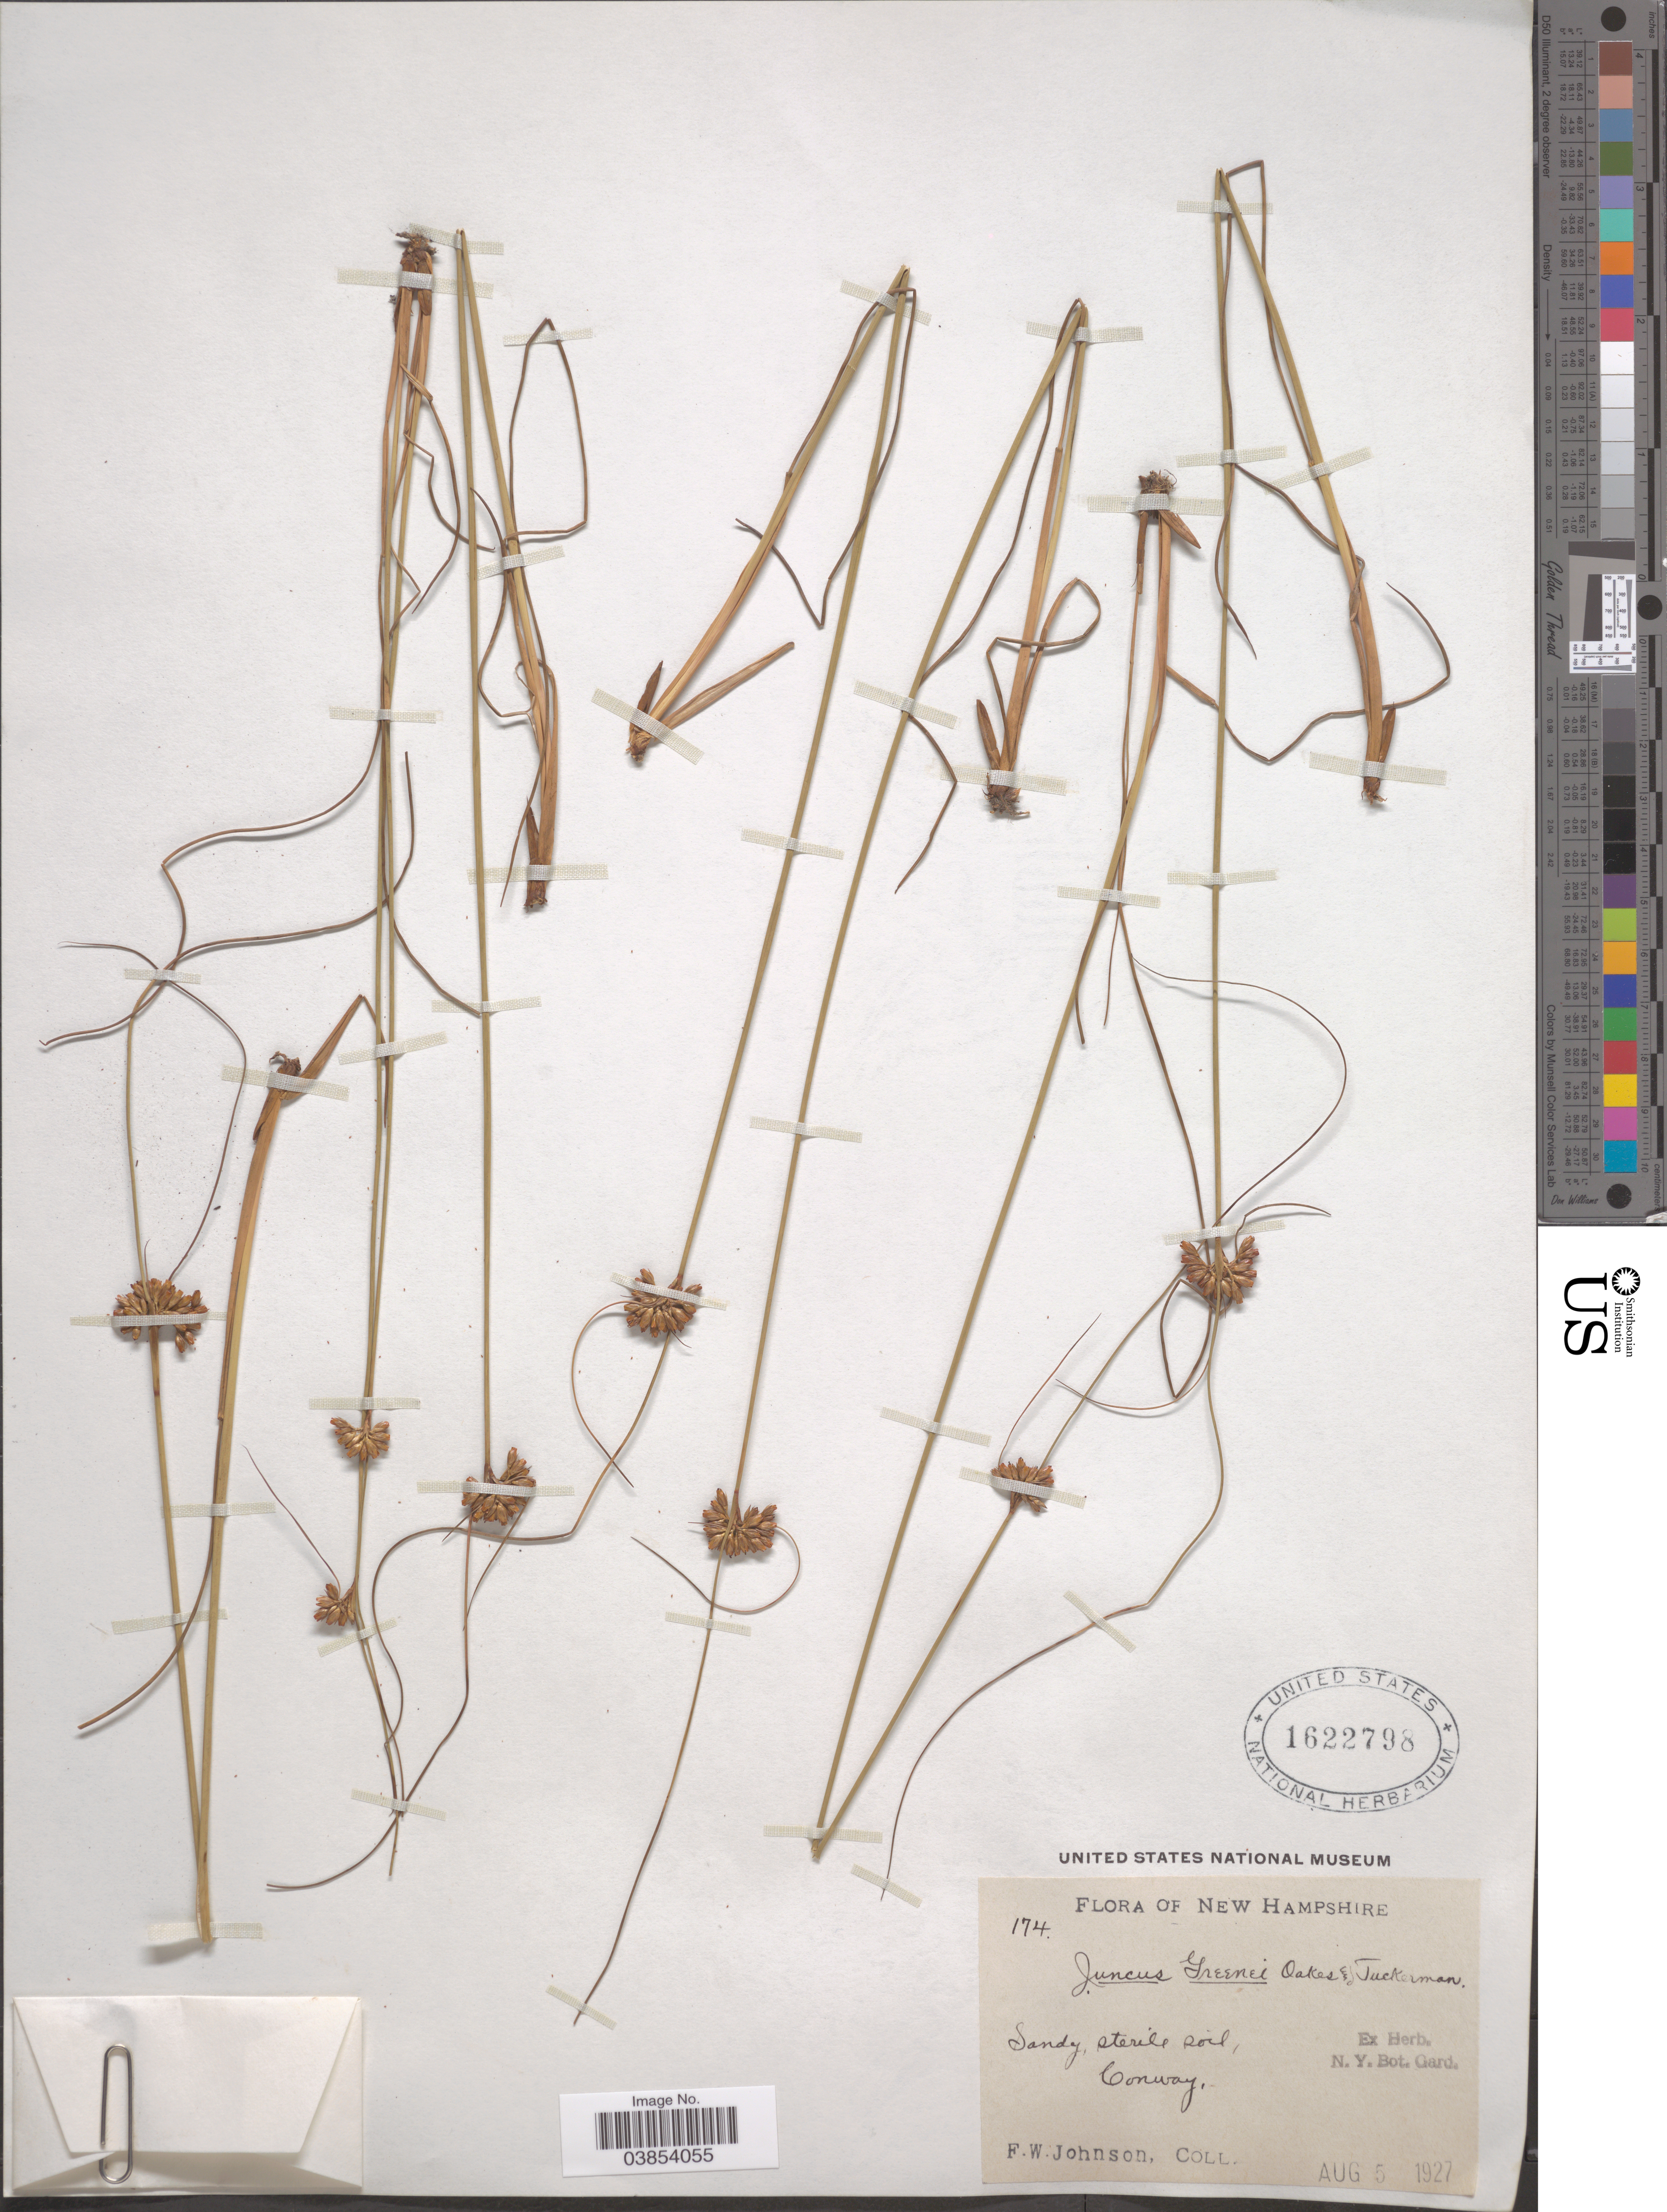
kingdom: Plantae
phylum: Tracheophyta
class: Liliopsida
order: Poales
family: Juncaceae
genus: Juncus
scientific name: Juncus greenei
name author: Oakes & Tuck.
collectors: F. W. Johnson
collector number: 174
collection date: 1927-08-05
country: United States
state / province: New Hampshire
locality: Conway.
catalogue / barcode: US 1622798